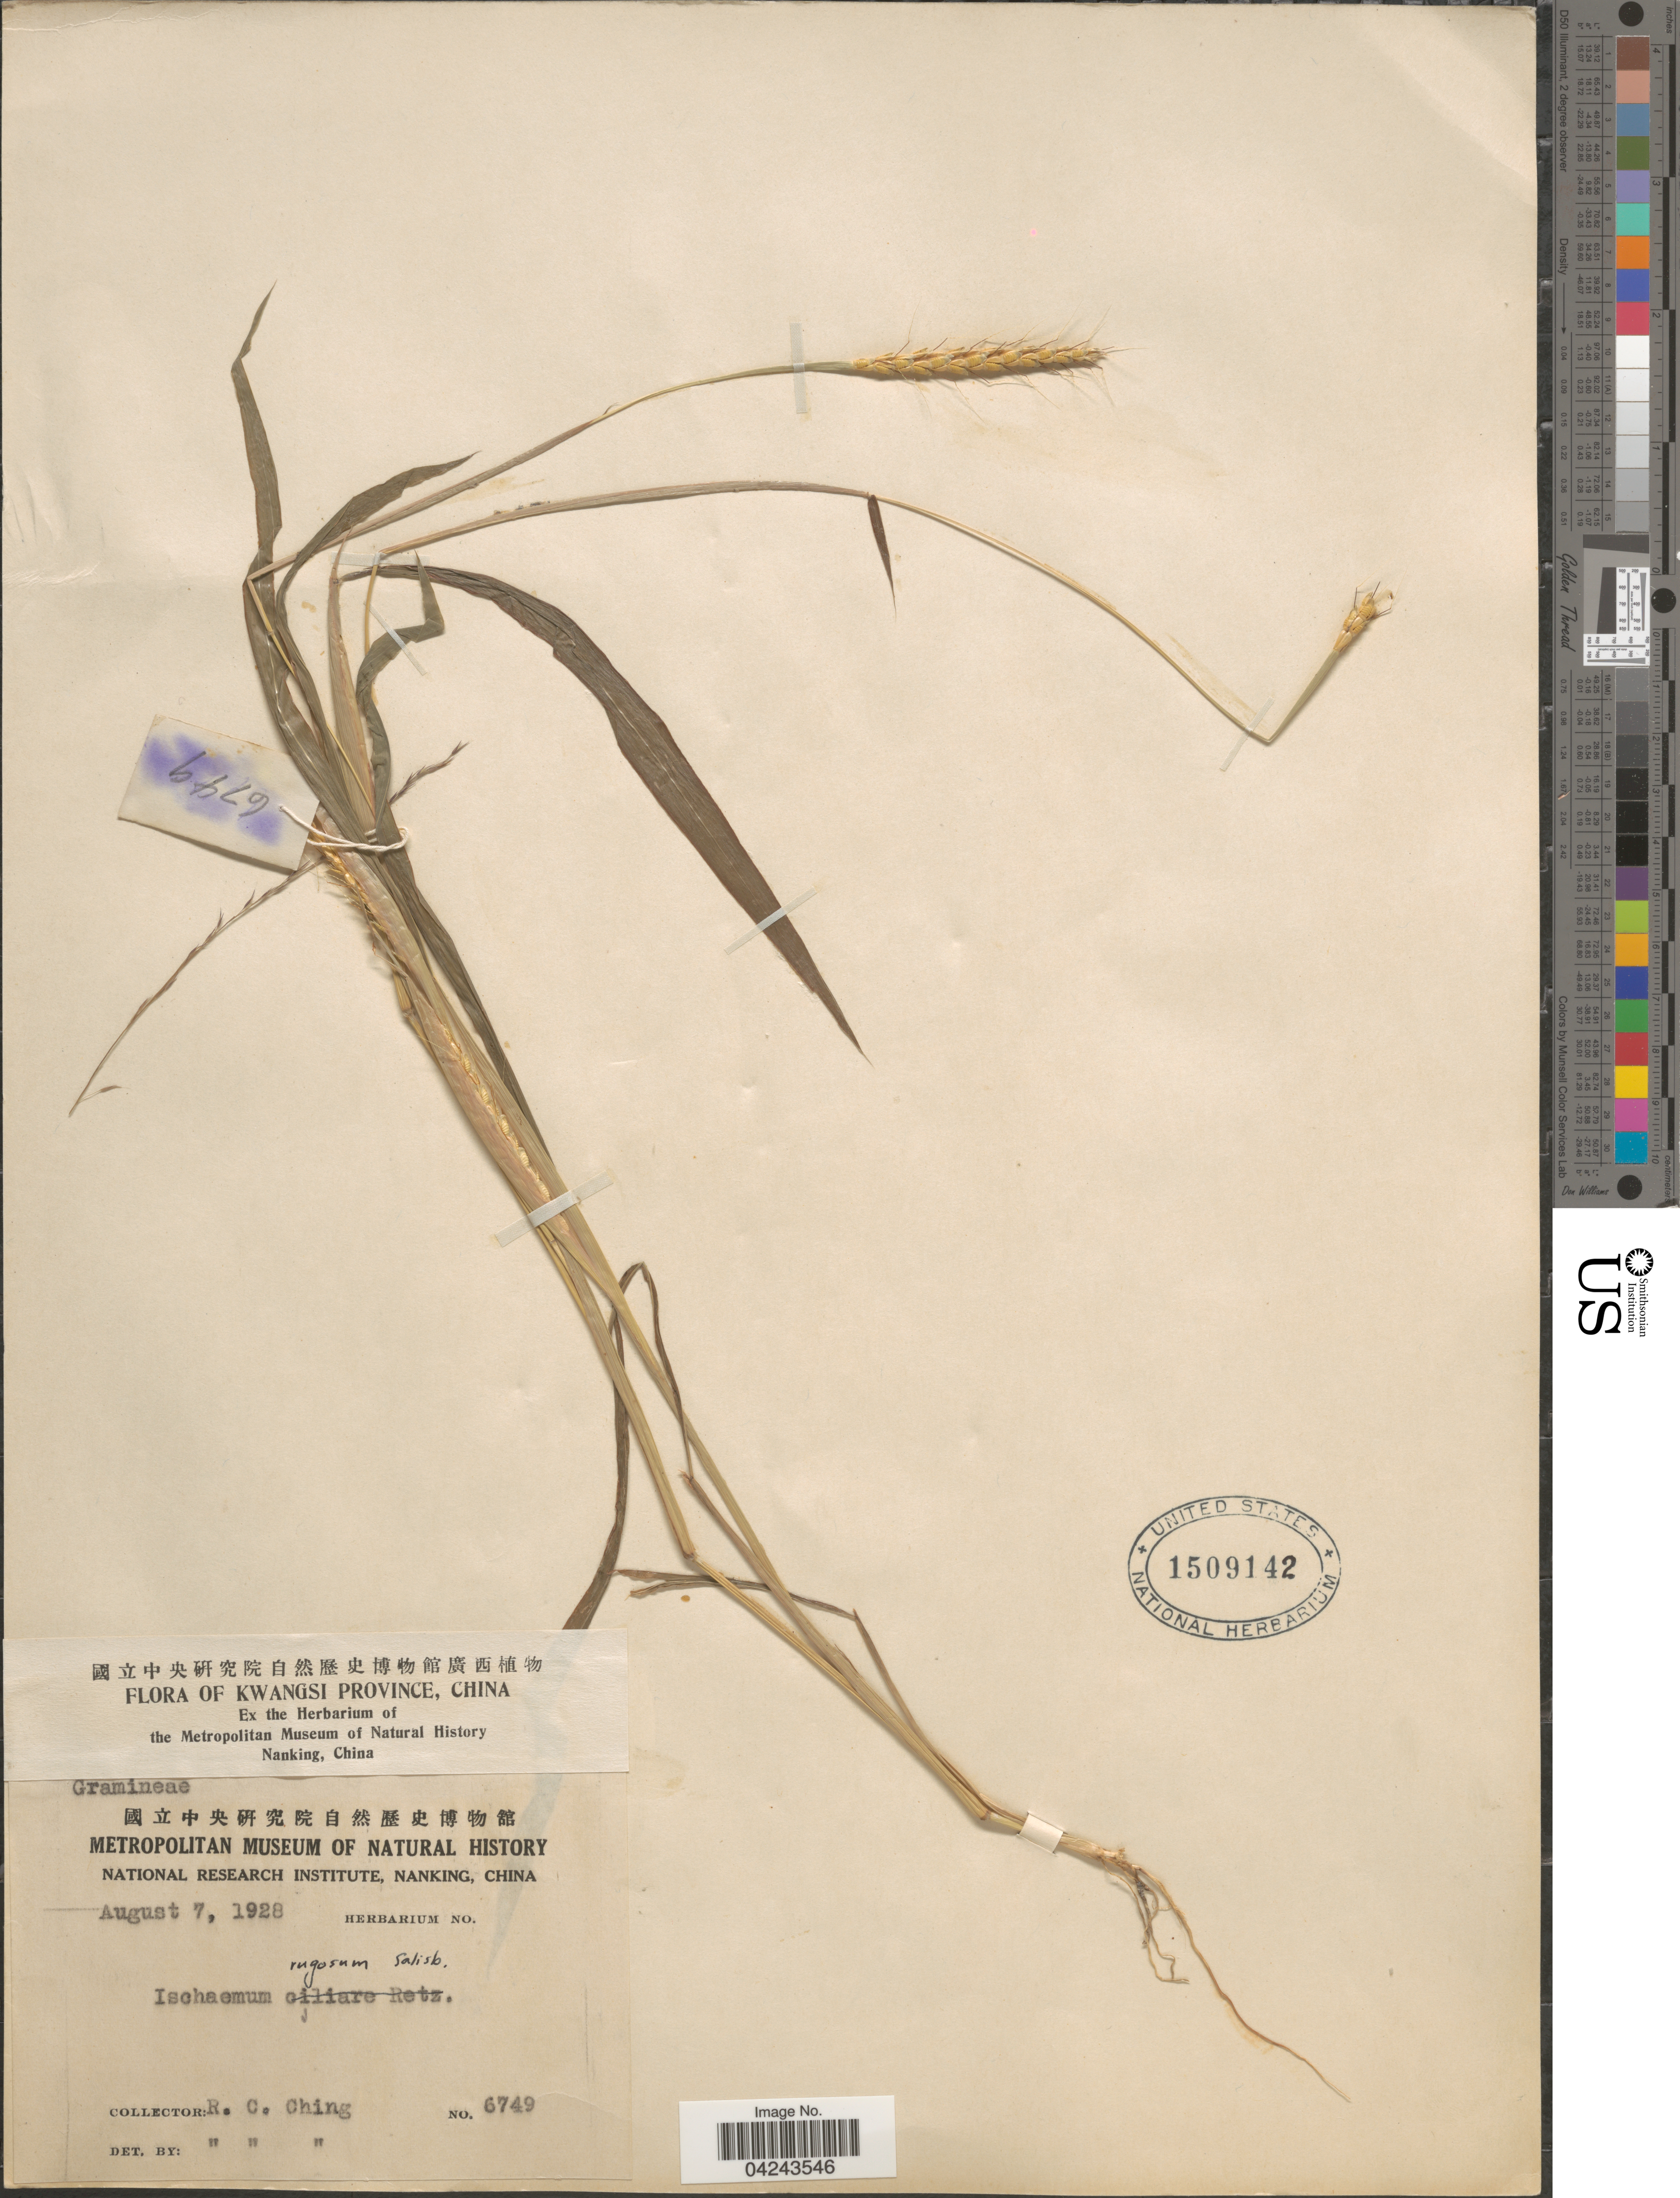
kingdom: Plantae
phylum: Tracheophyta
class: Liliopsida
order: Poales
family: Poaceae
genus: Ischaemum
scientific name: Ischaemum rugosum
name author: Salisb.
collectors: R. C. Ching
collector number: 6749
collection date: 1928-08-07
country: China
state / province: Guangxi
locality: Kwangsi Province.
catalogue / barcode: US 1509142